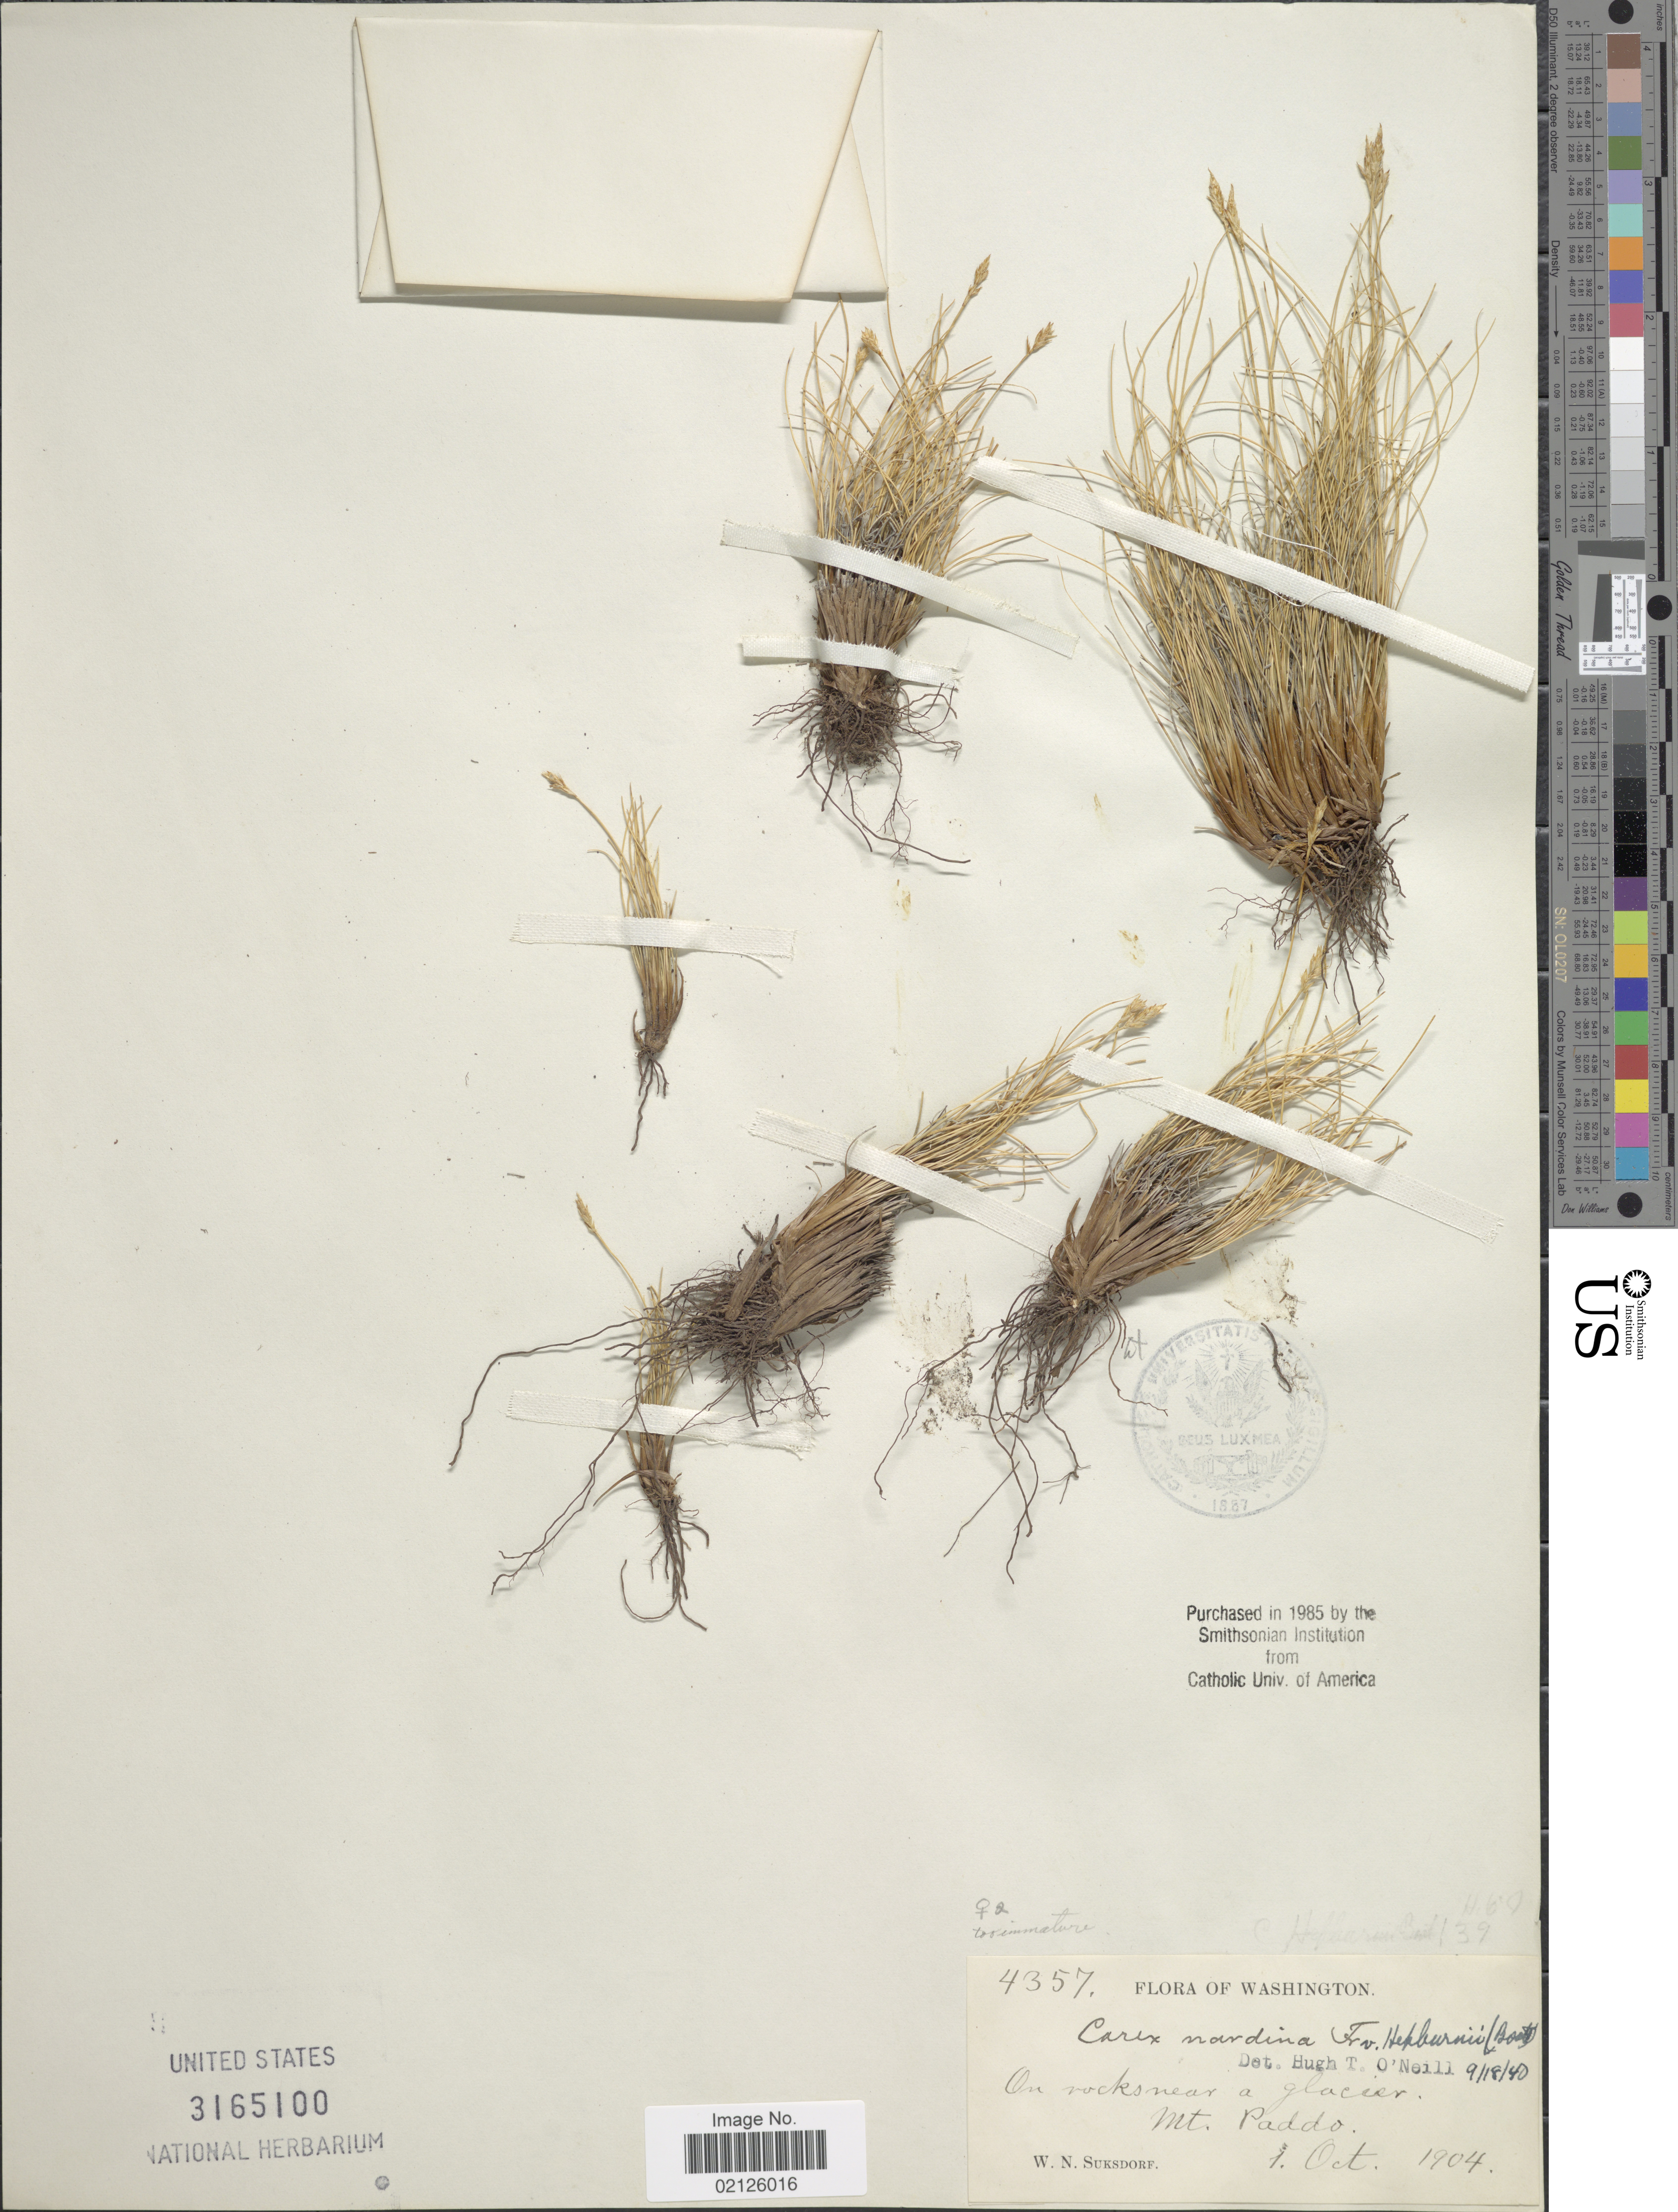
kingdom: Plantae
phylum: Tracheophyta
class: Liliopsida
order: Poales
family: Cyperaceae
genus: Carex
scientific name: Carex nardina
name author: (Hornem.) Fr.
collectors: W. N. Suksdorf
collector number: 4357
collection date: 1904-10-01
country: United States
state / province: Washington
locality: On rocks near a glacier Mt Paddo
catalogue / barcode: US 3165100